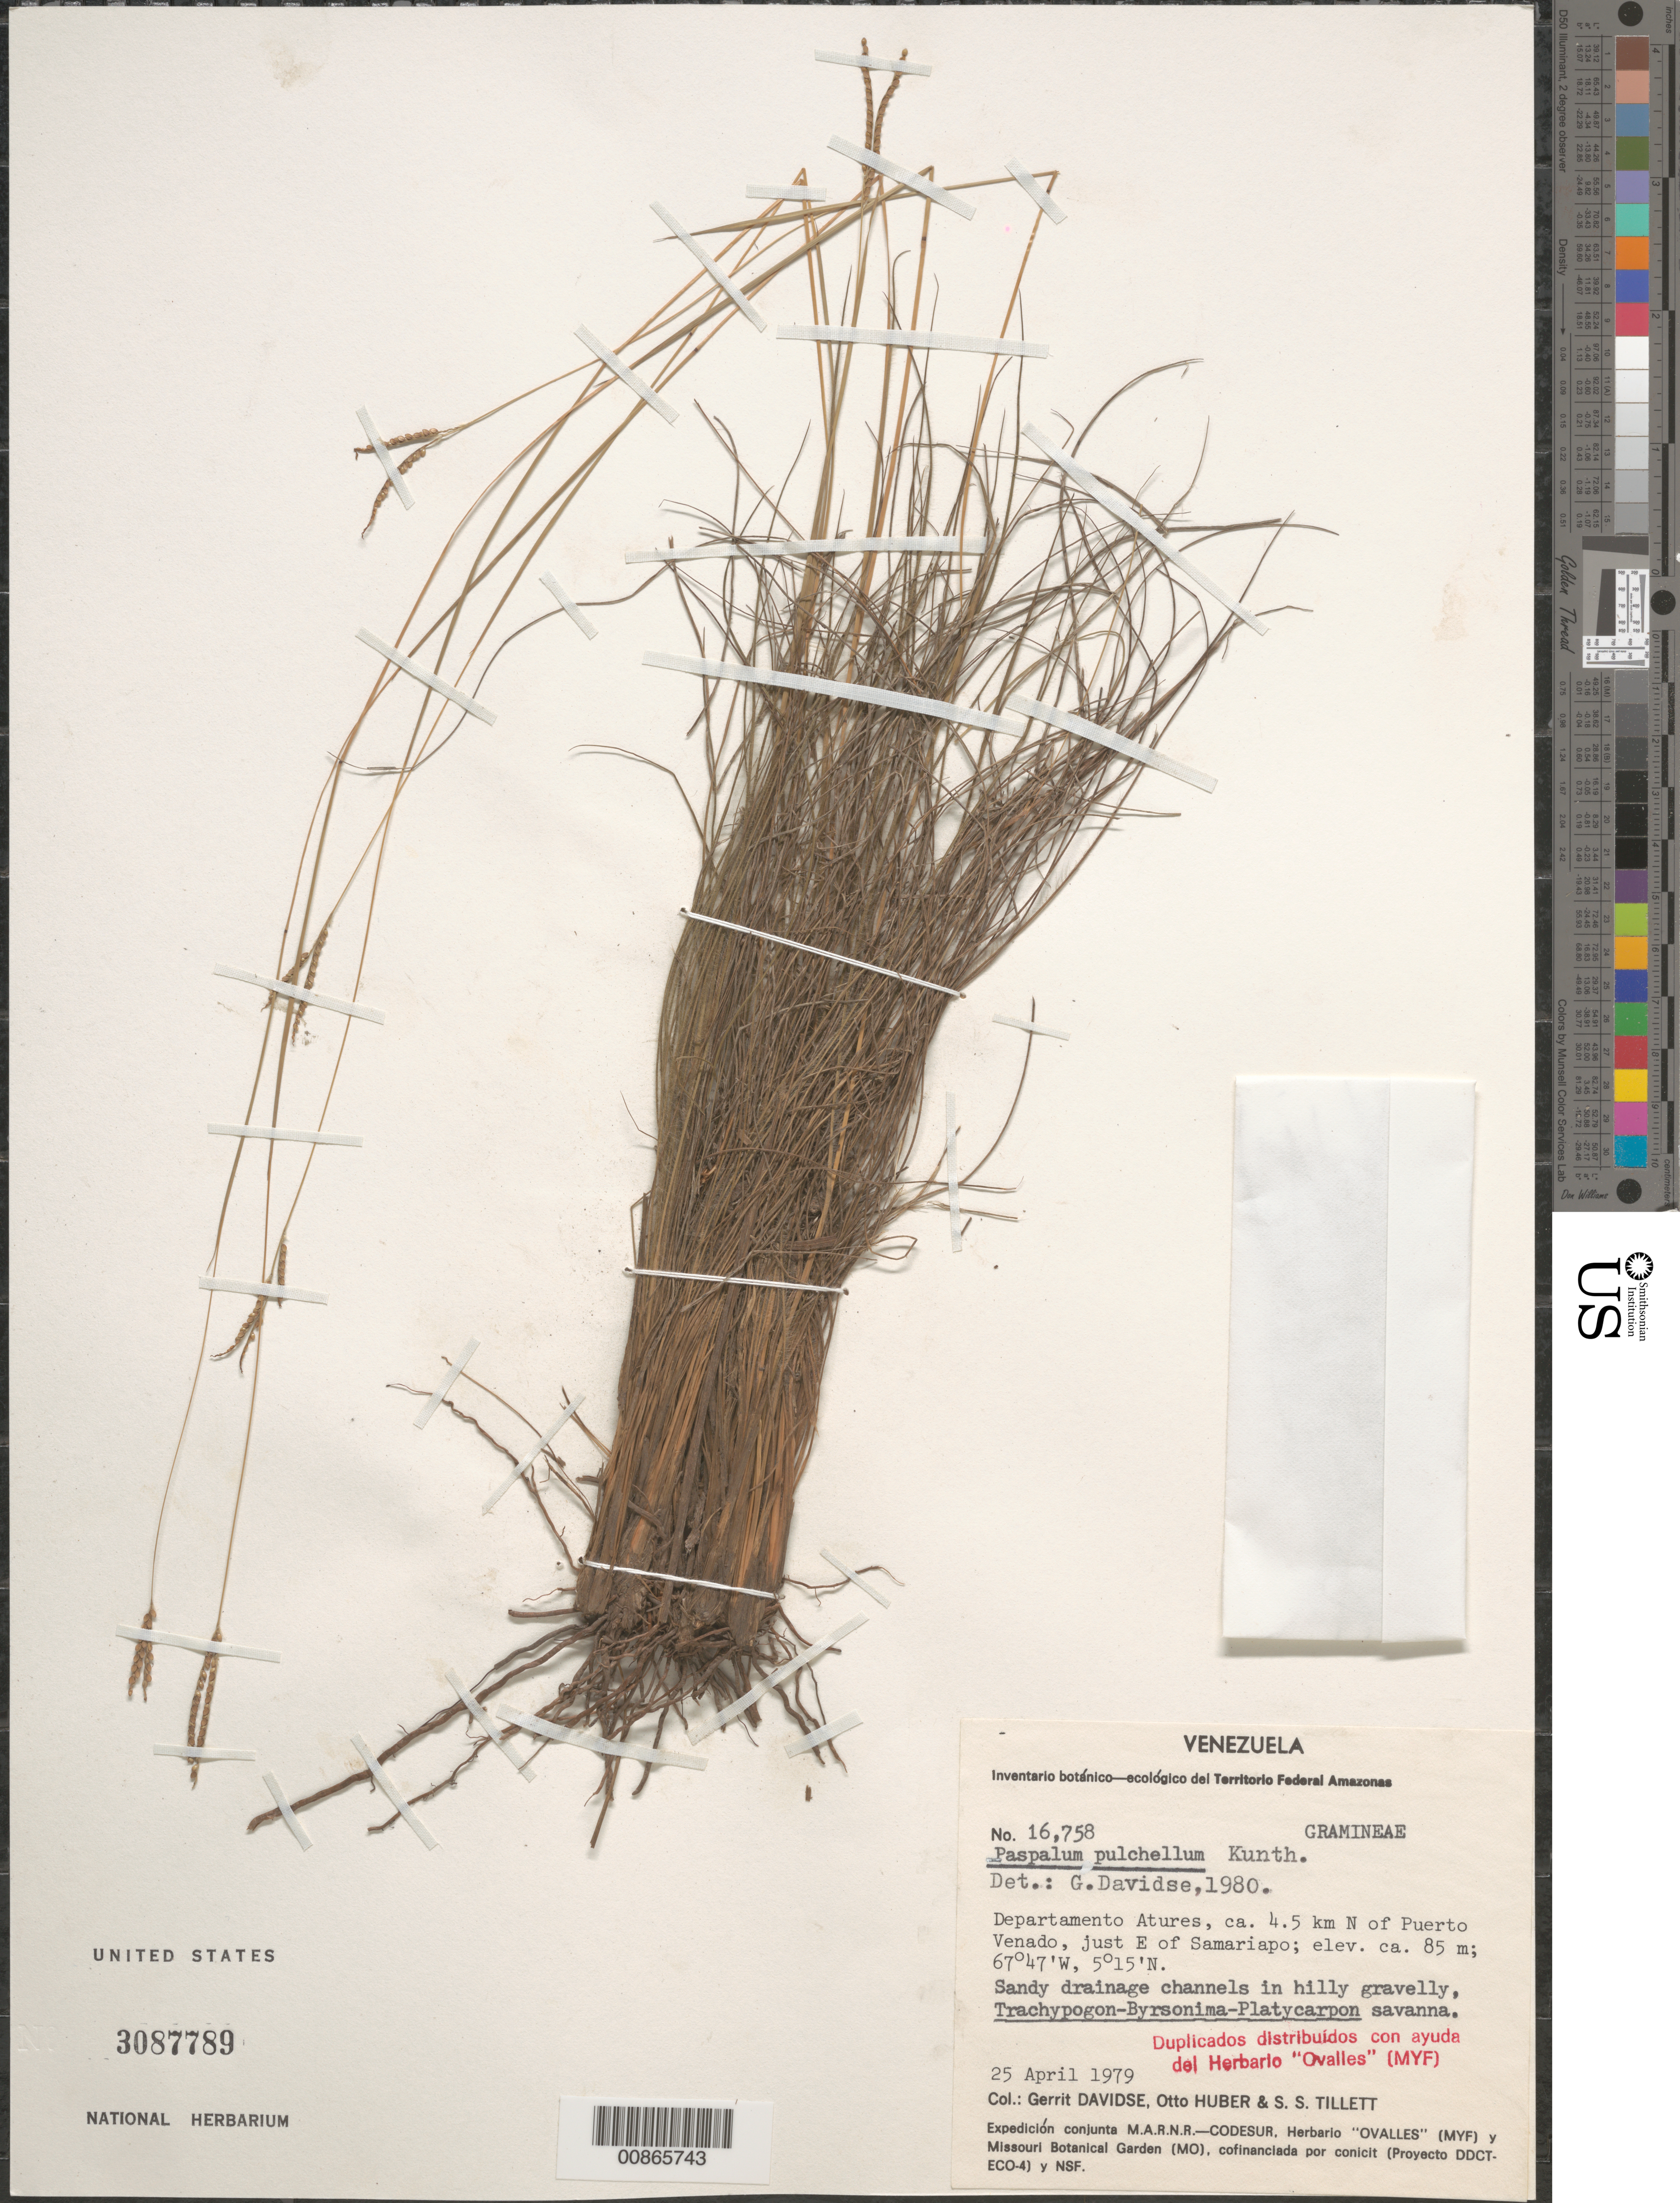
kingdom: Plantae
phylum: Tracheophyta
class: Liliopsida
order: Poales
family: Poaceae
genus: Paspalum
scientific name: Paspalum pulchellum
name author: Kunth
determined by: Davidse, Gerrit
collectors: G. Davidse, O. Huber & S. S. Tillett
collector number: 16758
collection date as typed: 25-Apr-79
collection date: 1979-04-25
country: Venezuela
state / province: Amazonas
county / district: Atures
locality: Puerto Venado, 4.5 km N of, E of Samariapo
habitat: Sandy drainage channels in hilly gravelly Trachypagon-Byrsonian-Platycarpon savanna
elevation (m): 85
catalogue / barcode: US 3087789